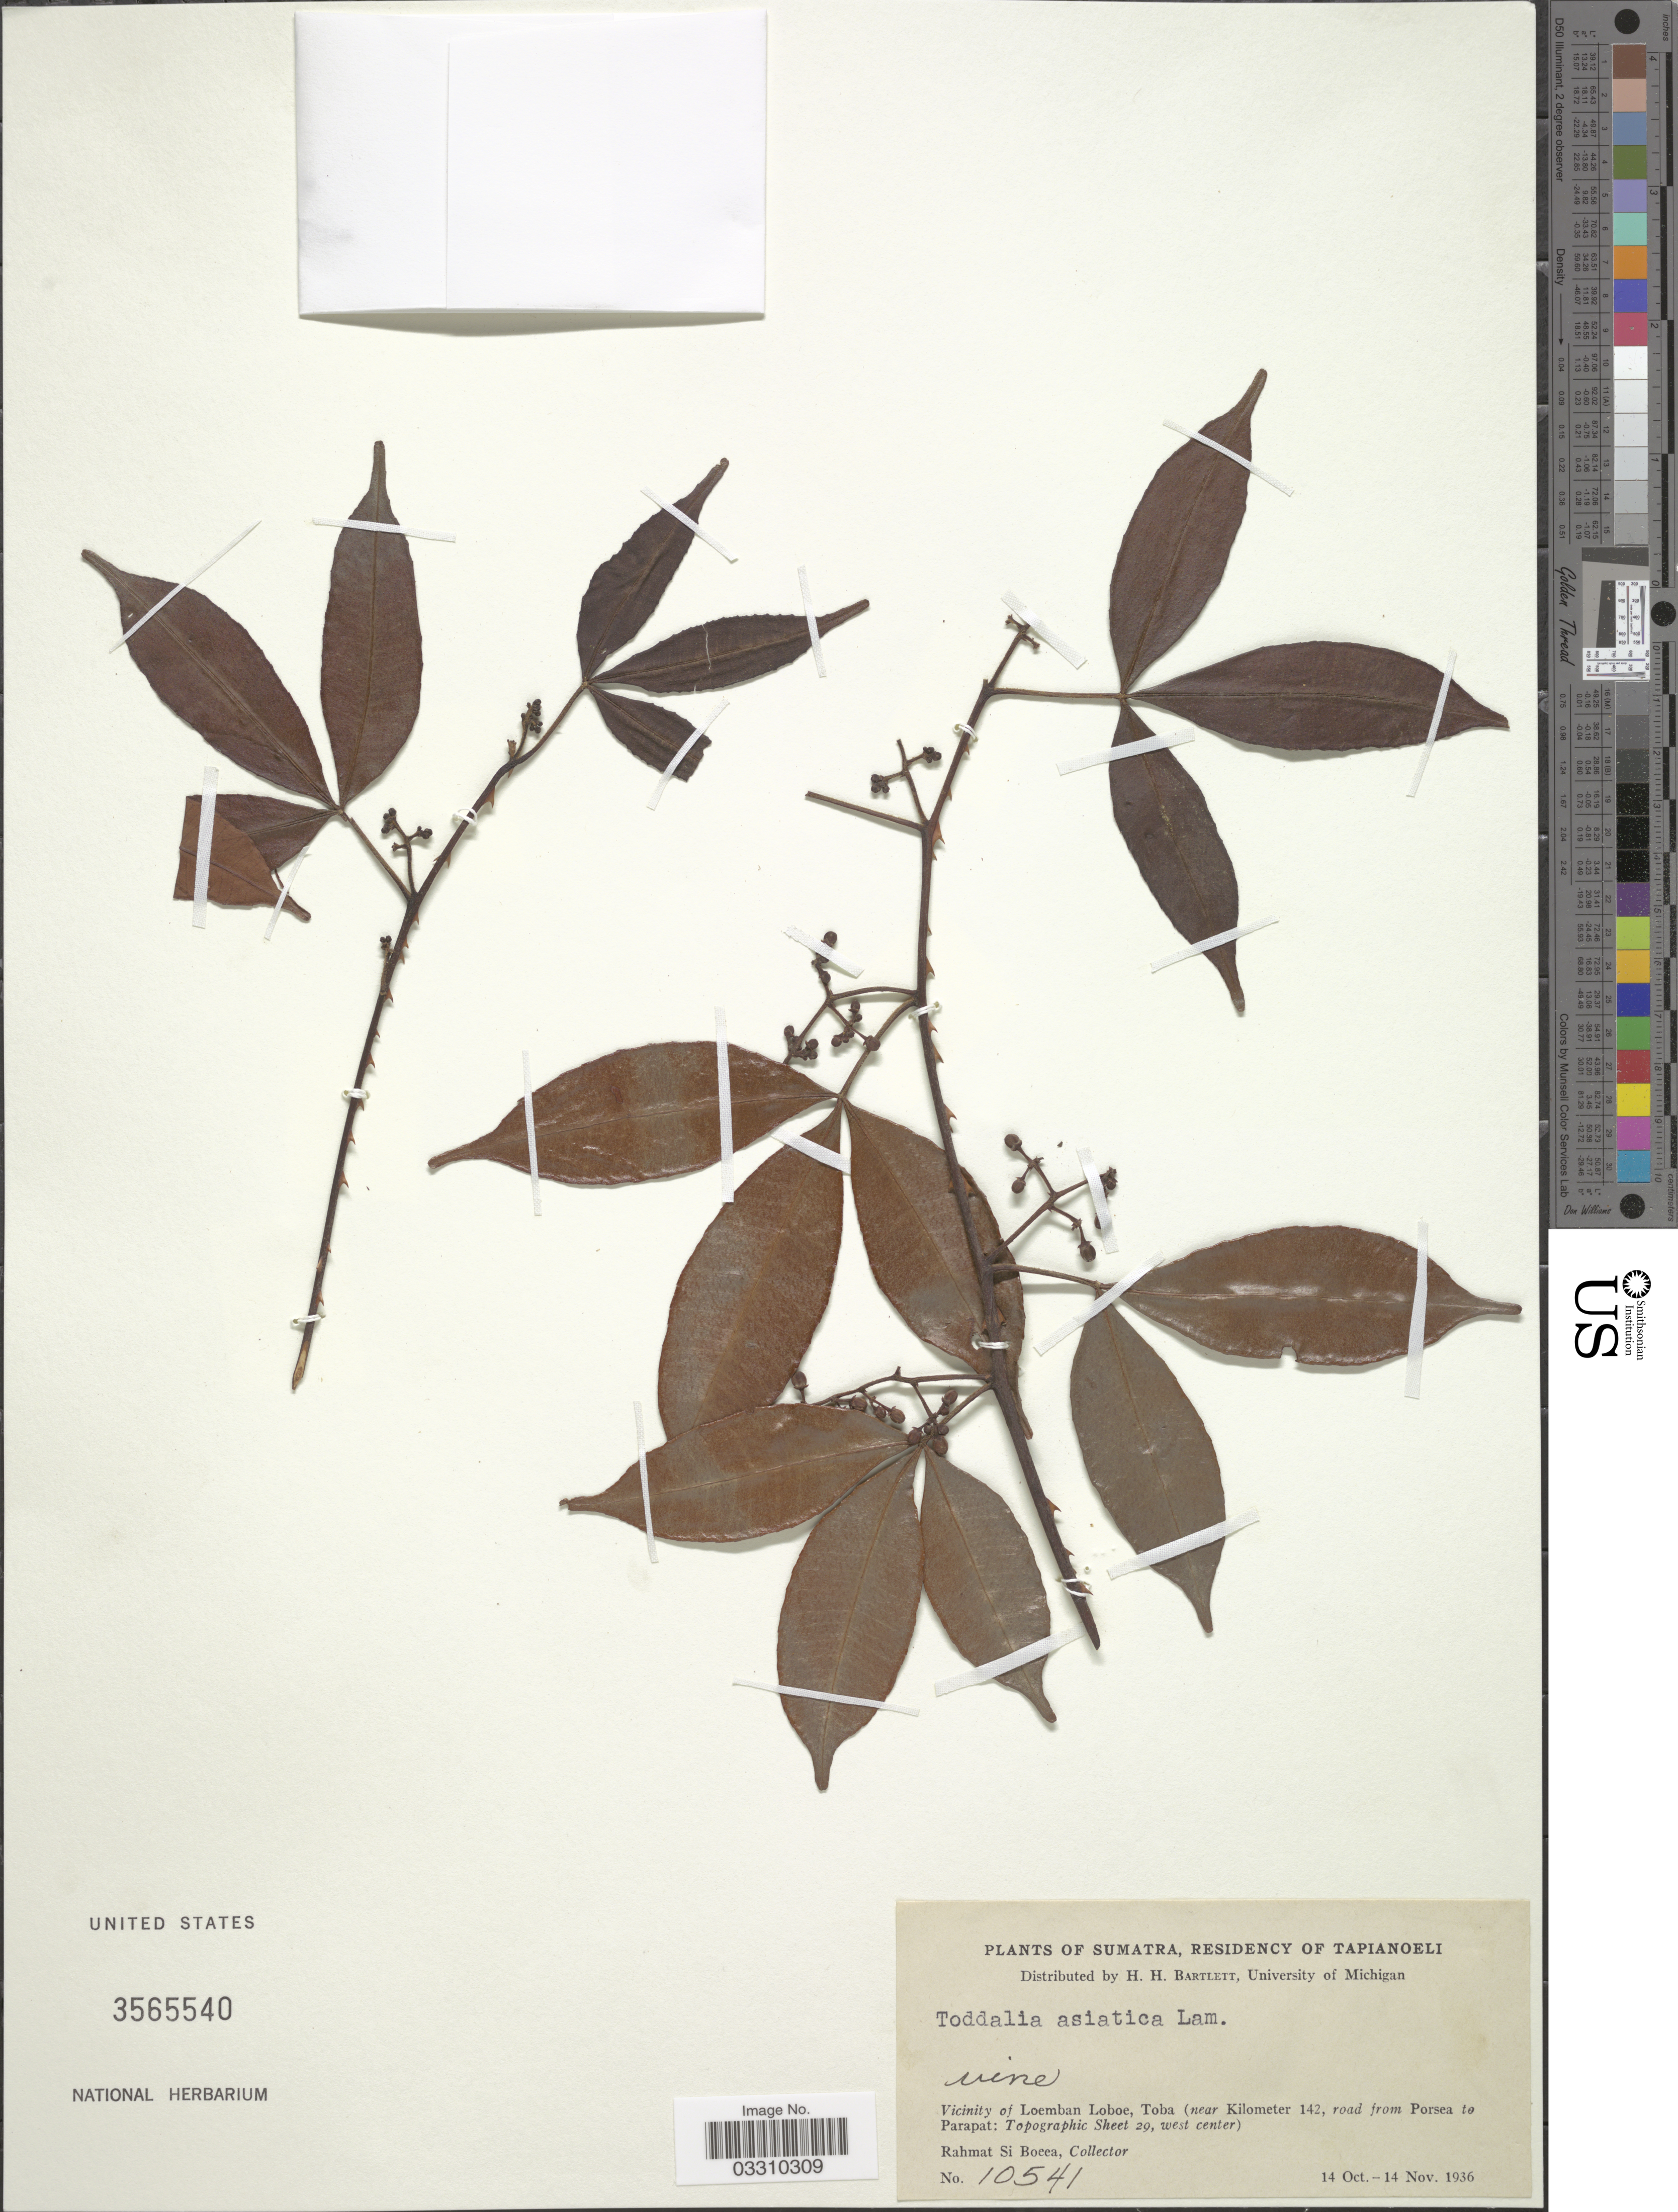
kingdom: Plantae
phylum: Tracheophyta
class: Magnoliopsida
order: Sapindales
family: Rutaceae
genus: Zanthoxylum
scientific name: Zanthoxylum asiaticum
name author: (L.) Appelhans et al.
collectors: Rahmat Si Boeea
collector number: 10541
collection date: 1936-10-14/1936-11-14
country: Indonesia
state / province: Sumatra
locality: Residency of Tapianoeli. Vicinity of Loemban Loboe, Toba (near Kilometer 142, road from Porsea to Parapat: Topographic Sheet 29, west center).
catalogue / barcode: US 3565540